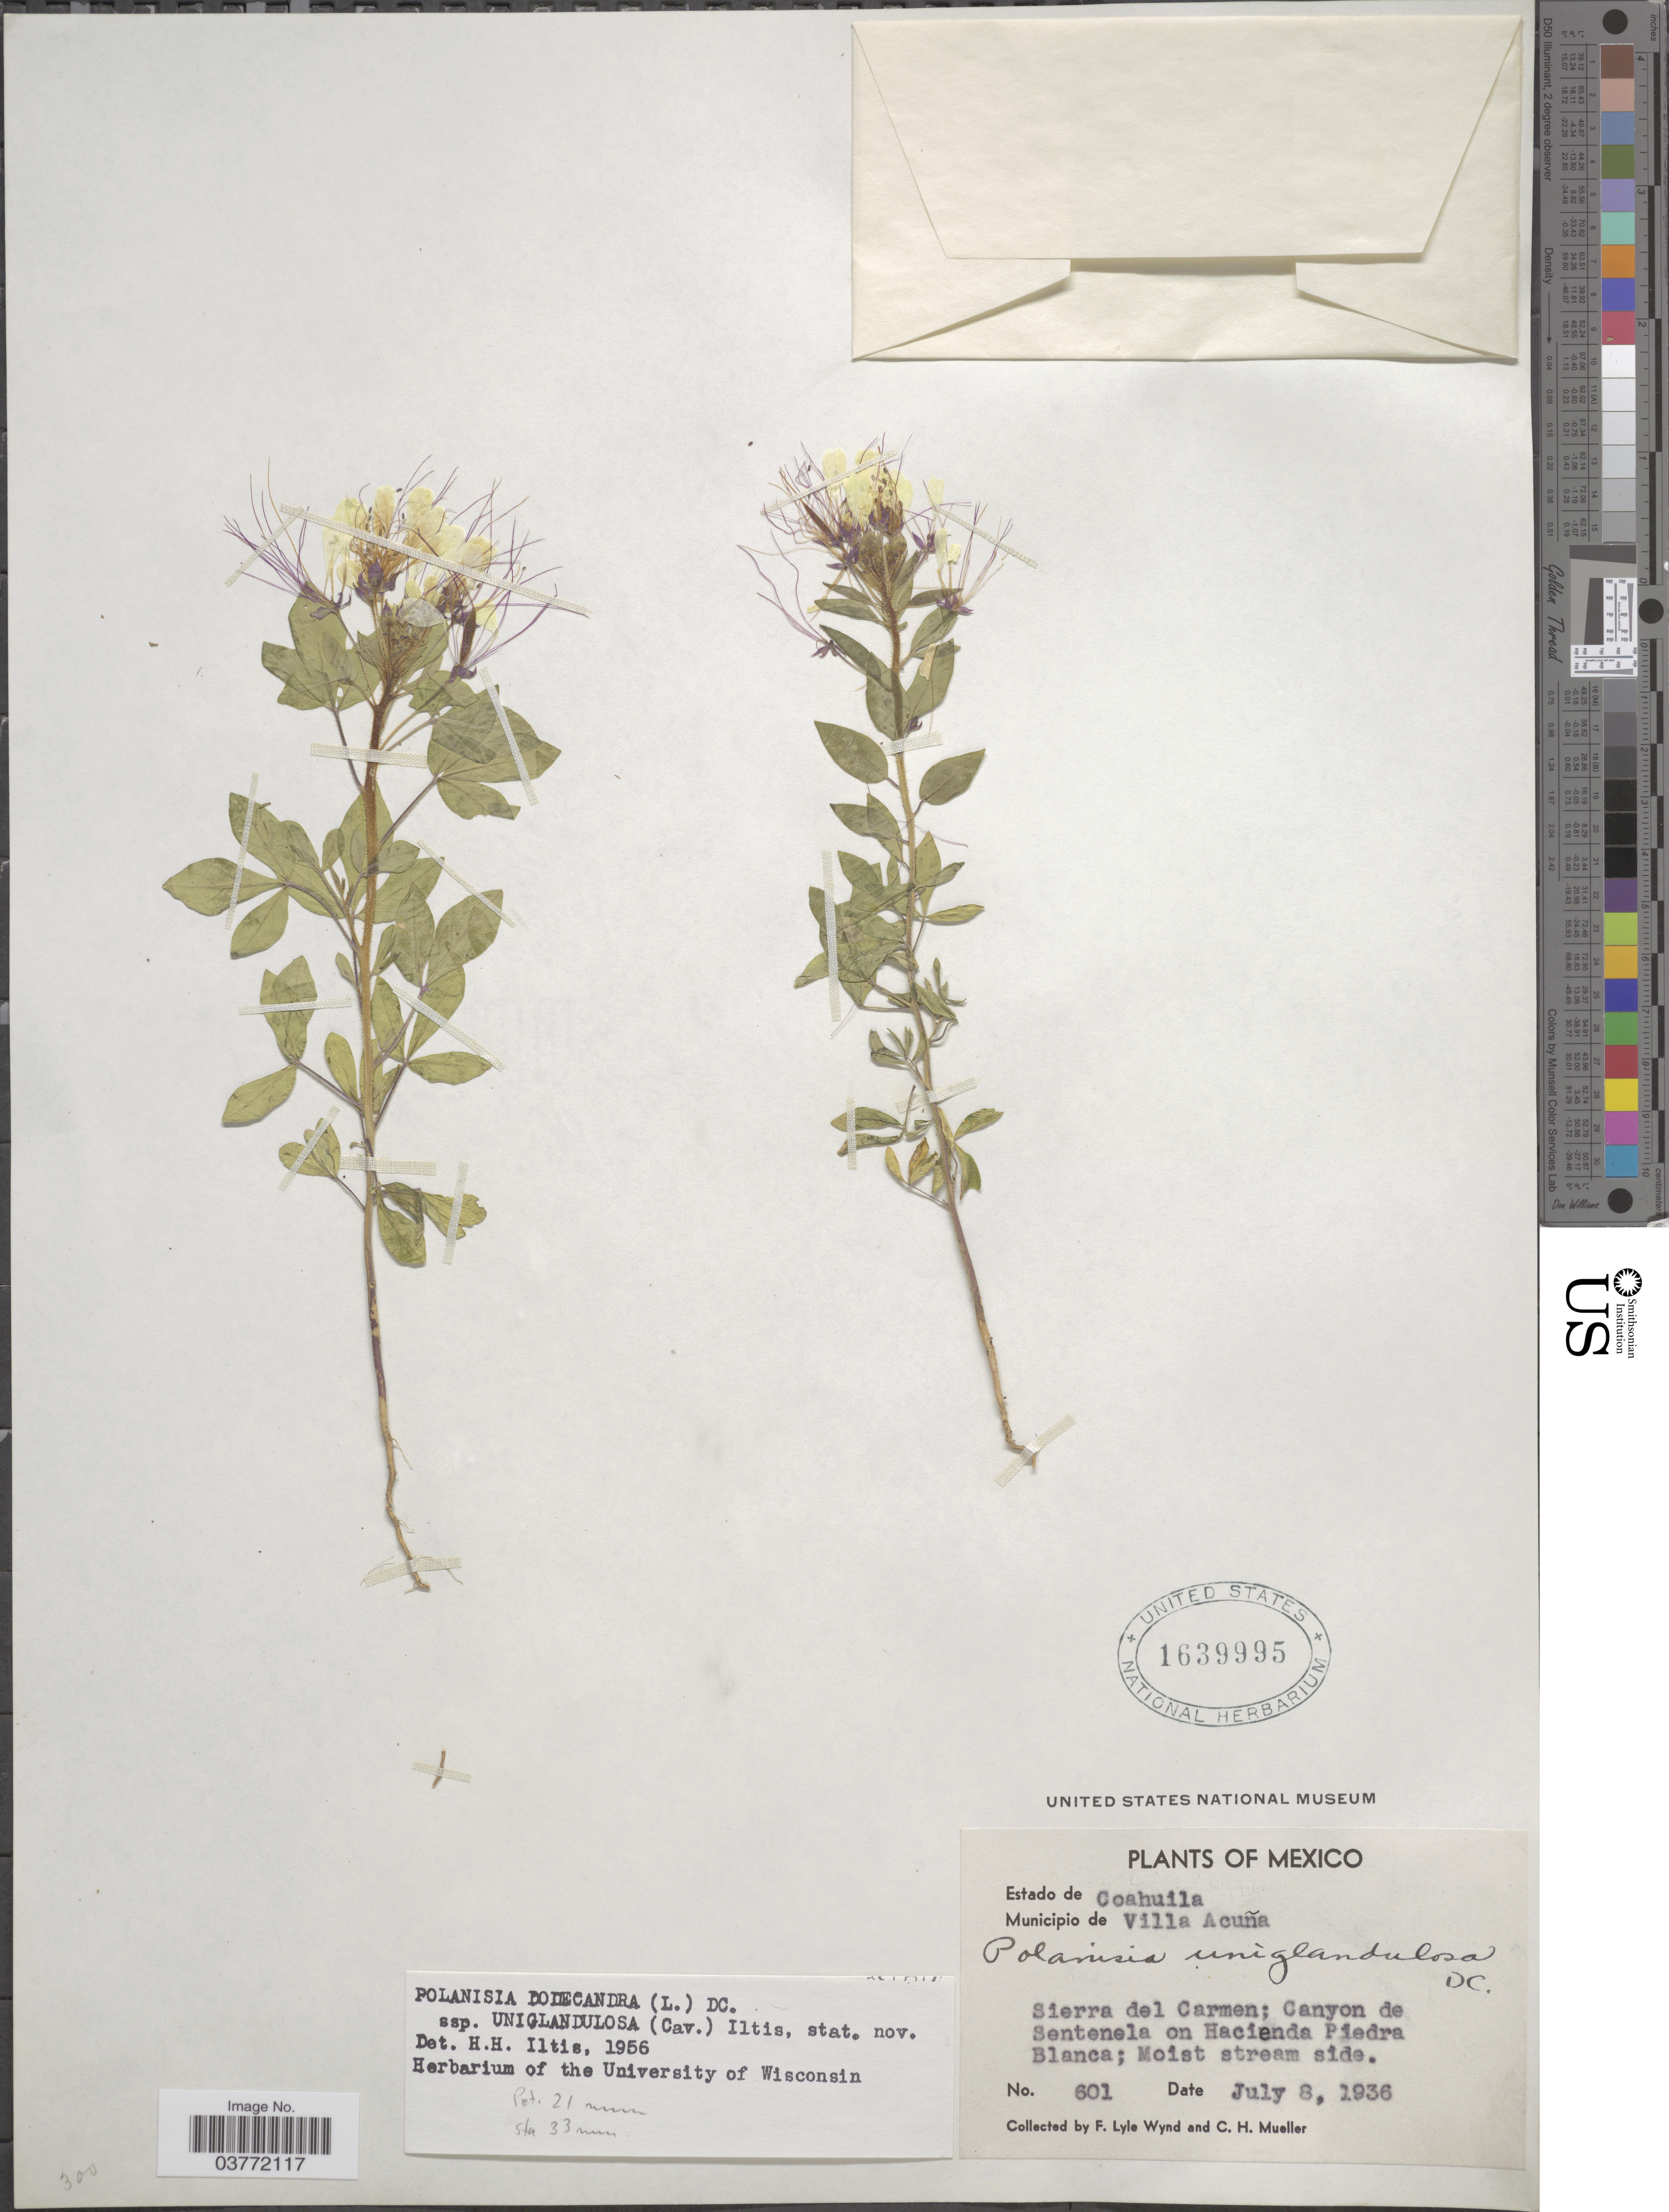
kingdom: Plantae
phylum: Tracheophyta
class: Magnoliopsida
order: Brassicales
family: Cleomaceae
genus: Polanisia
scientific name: Polanisia uniglandulosa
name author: (Cav.) DC.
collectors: F. L. Wynd & C. H. Mueller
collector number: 601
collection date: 1936-07-08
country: Mexico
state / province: Coahuila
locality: Municipio de Villa Acuña. Sierra del Carmen; Canyon de Sentenela on Hacienda Piedra Blanca.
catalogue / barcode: US 1639995